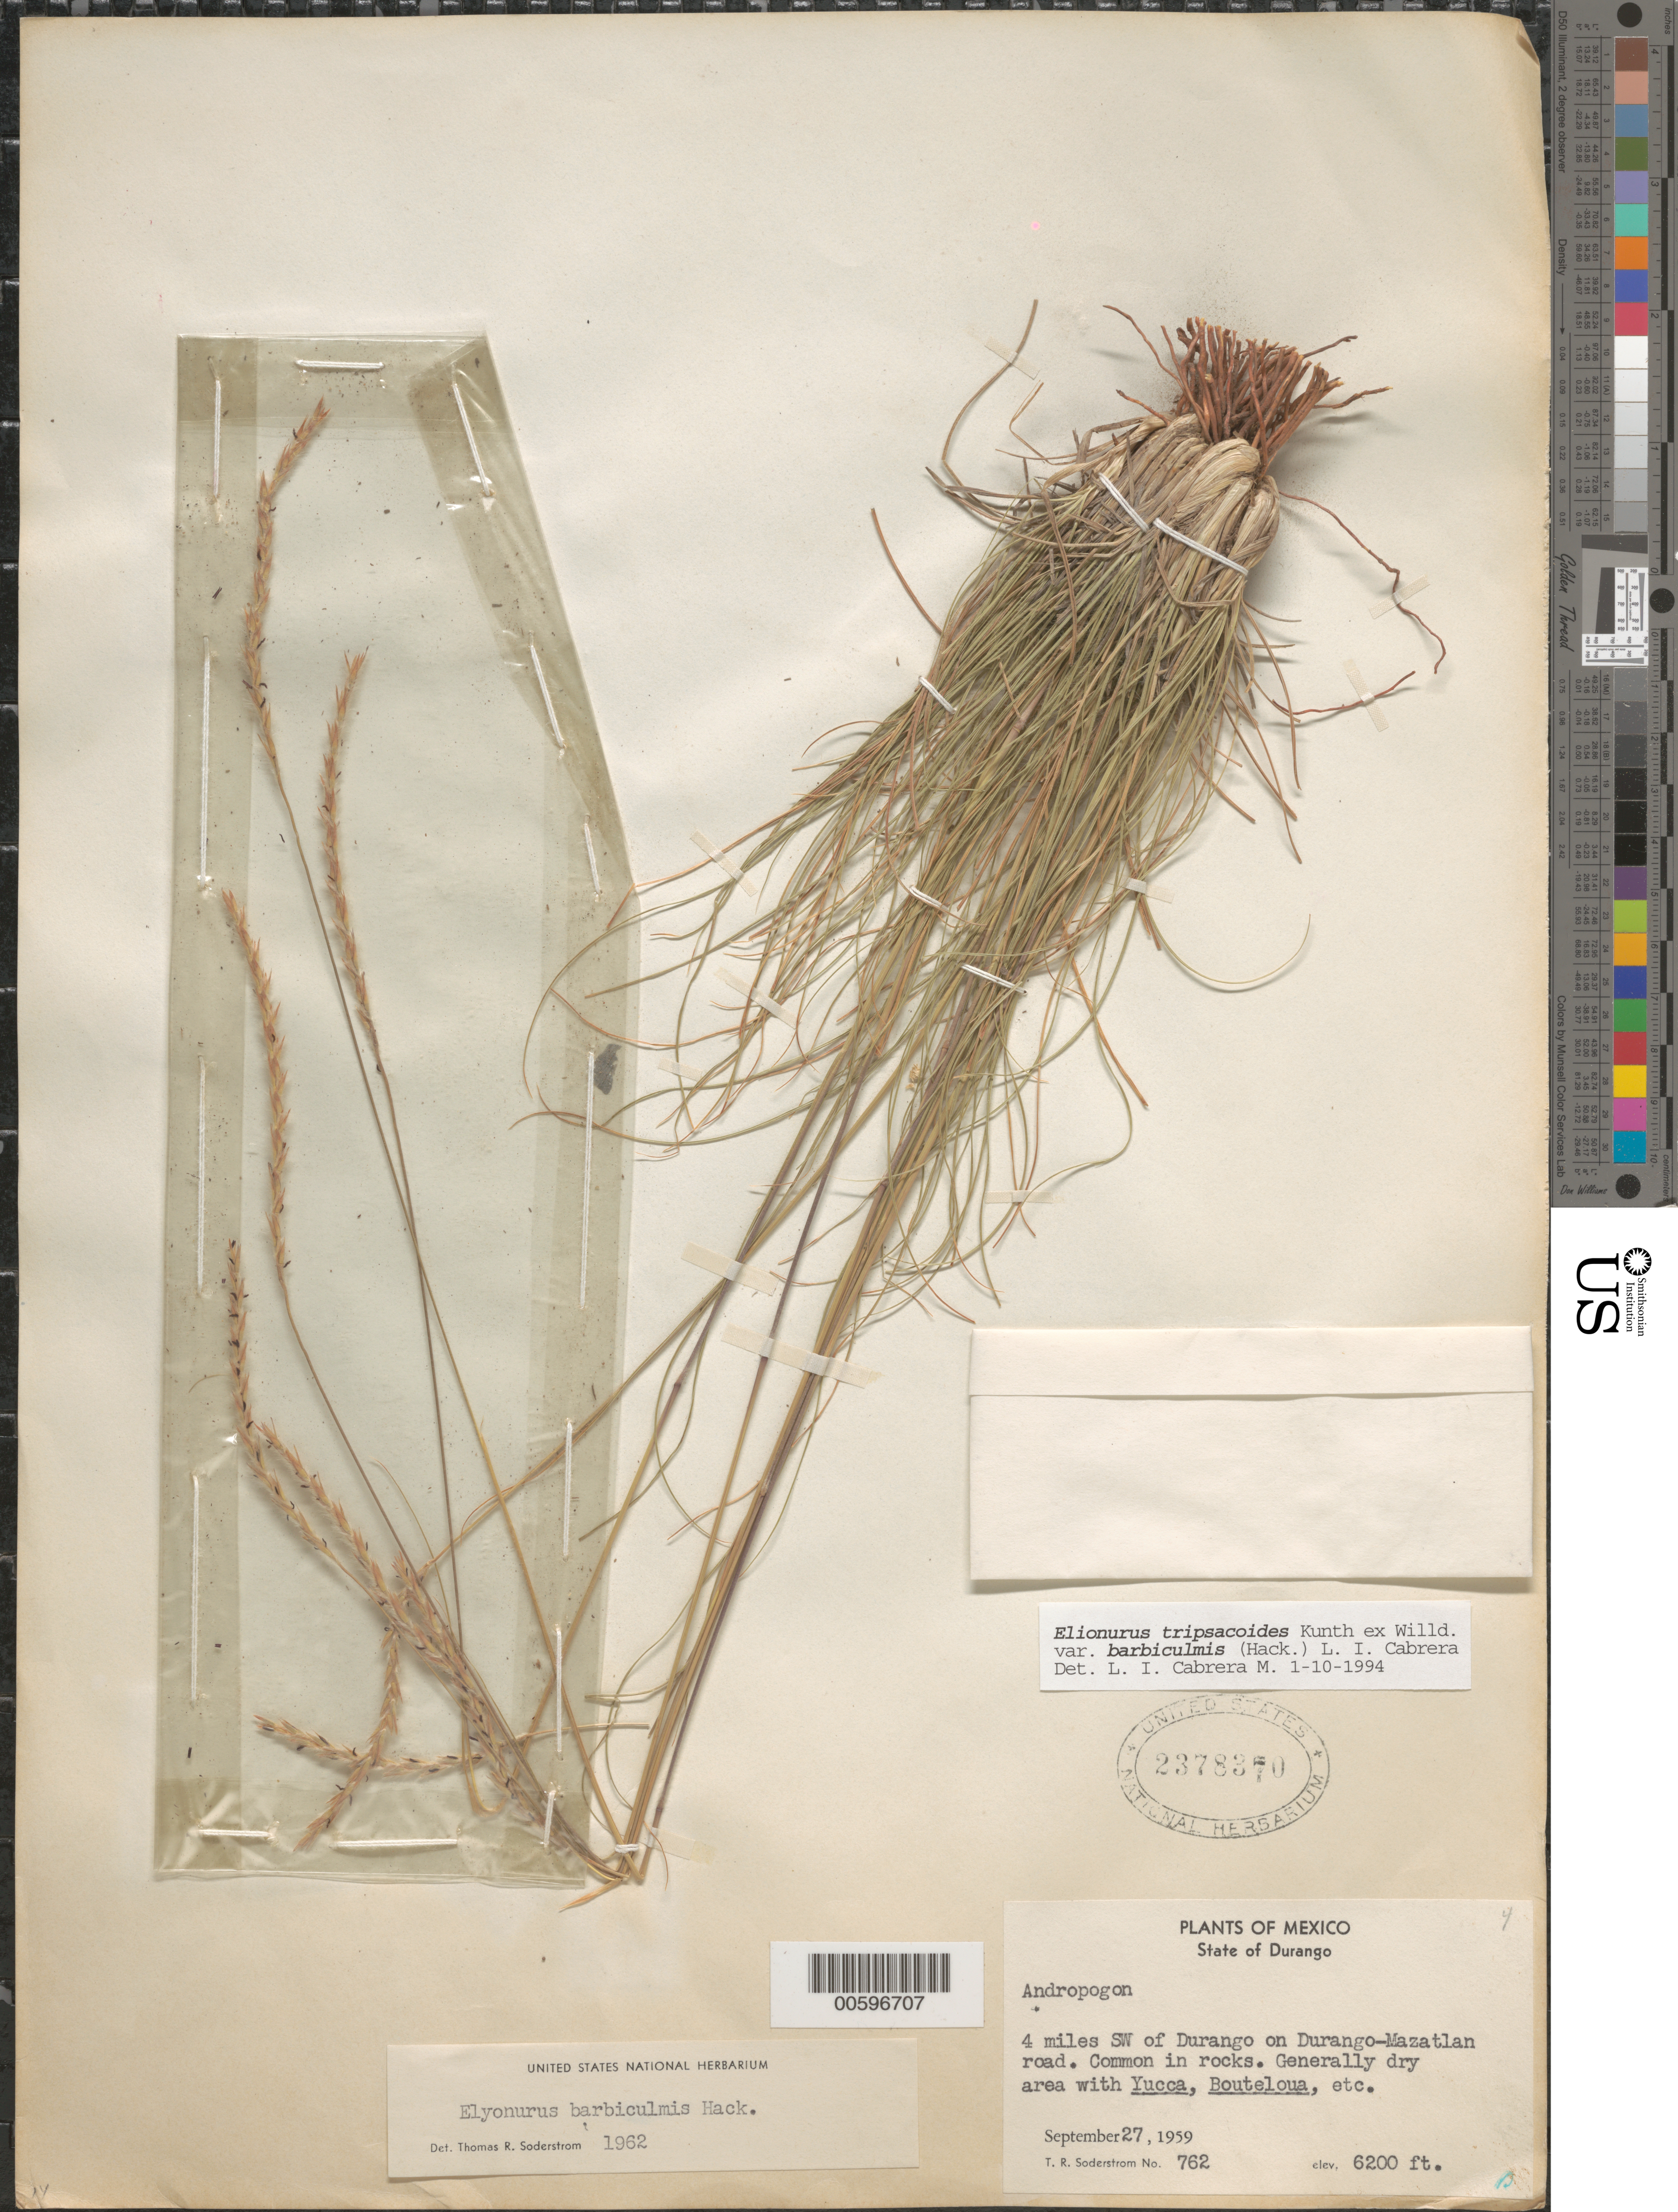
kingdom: Plantae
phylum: Tracheophyta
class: Liliopsida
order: Poales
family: Poaceae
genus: Elionurus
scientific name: Elionurus tripsacoides var. barbiculmis (Hack.) L.I. Cabrera & Dávila, comb. ined.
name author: (Hack.) L.I. Cabrera & Dávila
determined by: Cabrera M., L. I.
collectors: T. R. Soderstrom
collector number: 762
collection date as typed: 27 Sep 1959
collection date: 1959-09-27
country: Mexico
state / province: Durango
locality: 4 mi SW of Durango on Durango - Mazatlan road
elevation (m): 1890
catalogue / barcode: US 2378370